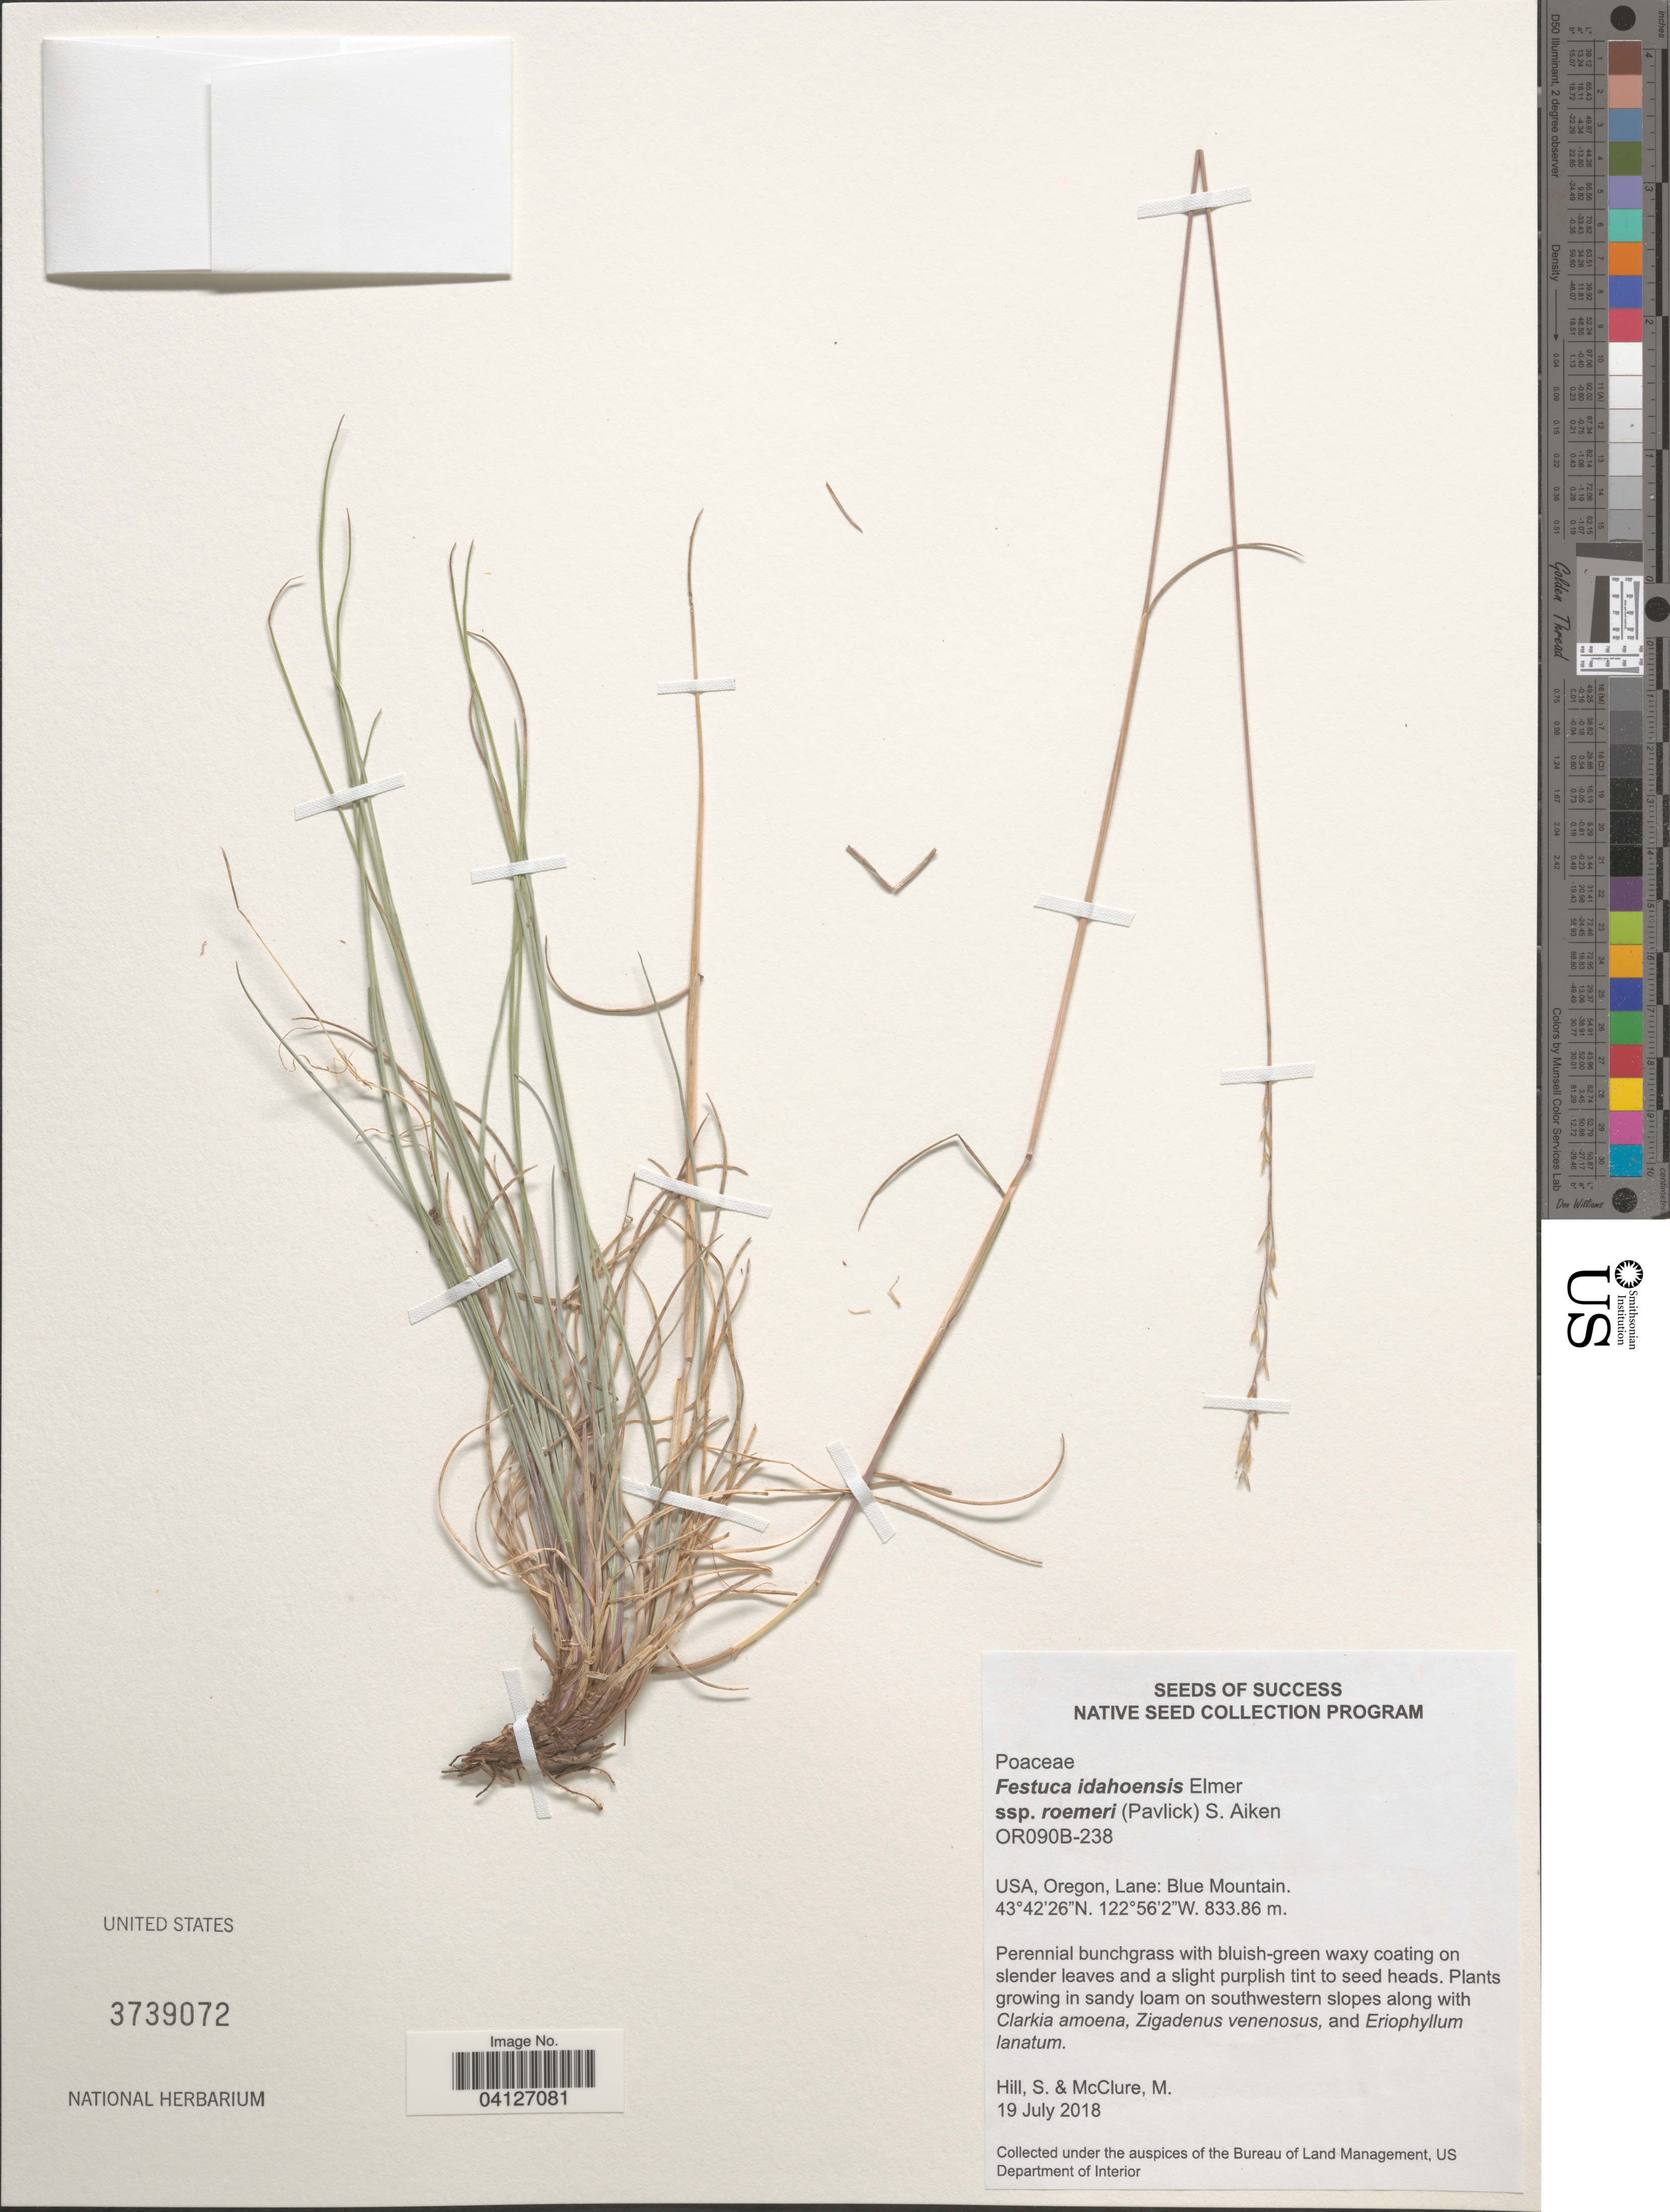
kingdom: Plantae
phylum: Tracheophyta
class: Liliopsida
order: Poales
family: Poaceae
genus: Festuca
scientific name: Festuca idahoensis subsp. roemeri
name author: (Pavlick) S.G. Aiken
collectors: S. Hill & M. McClure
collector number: OR090B-238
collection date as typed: Transcribed d/m/y: 19/7/2018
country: United States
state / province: Oregon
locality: Lane: Blue Mountain.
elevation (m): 833.86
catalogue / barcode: US 3739072